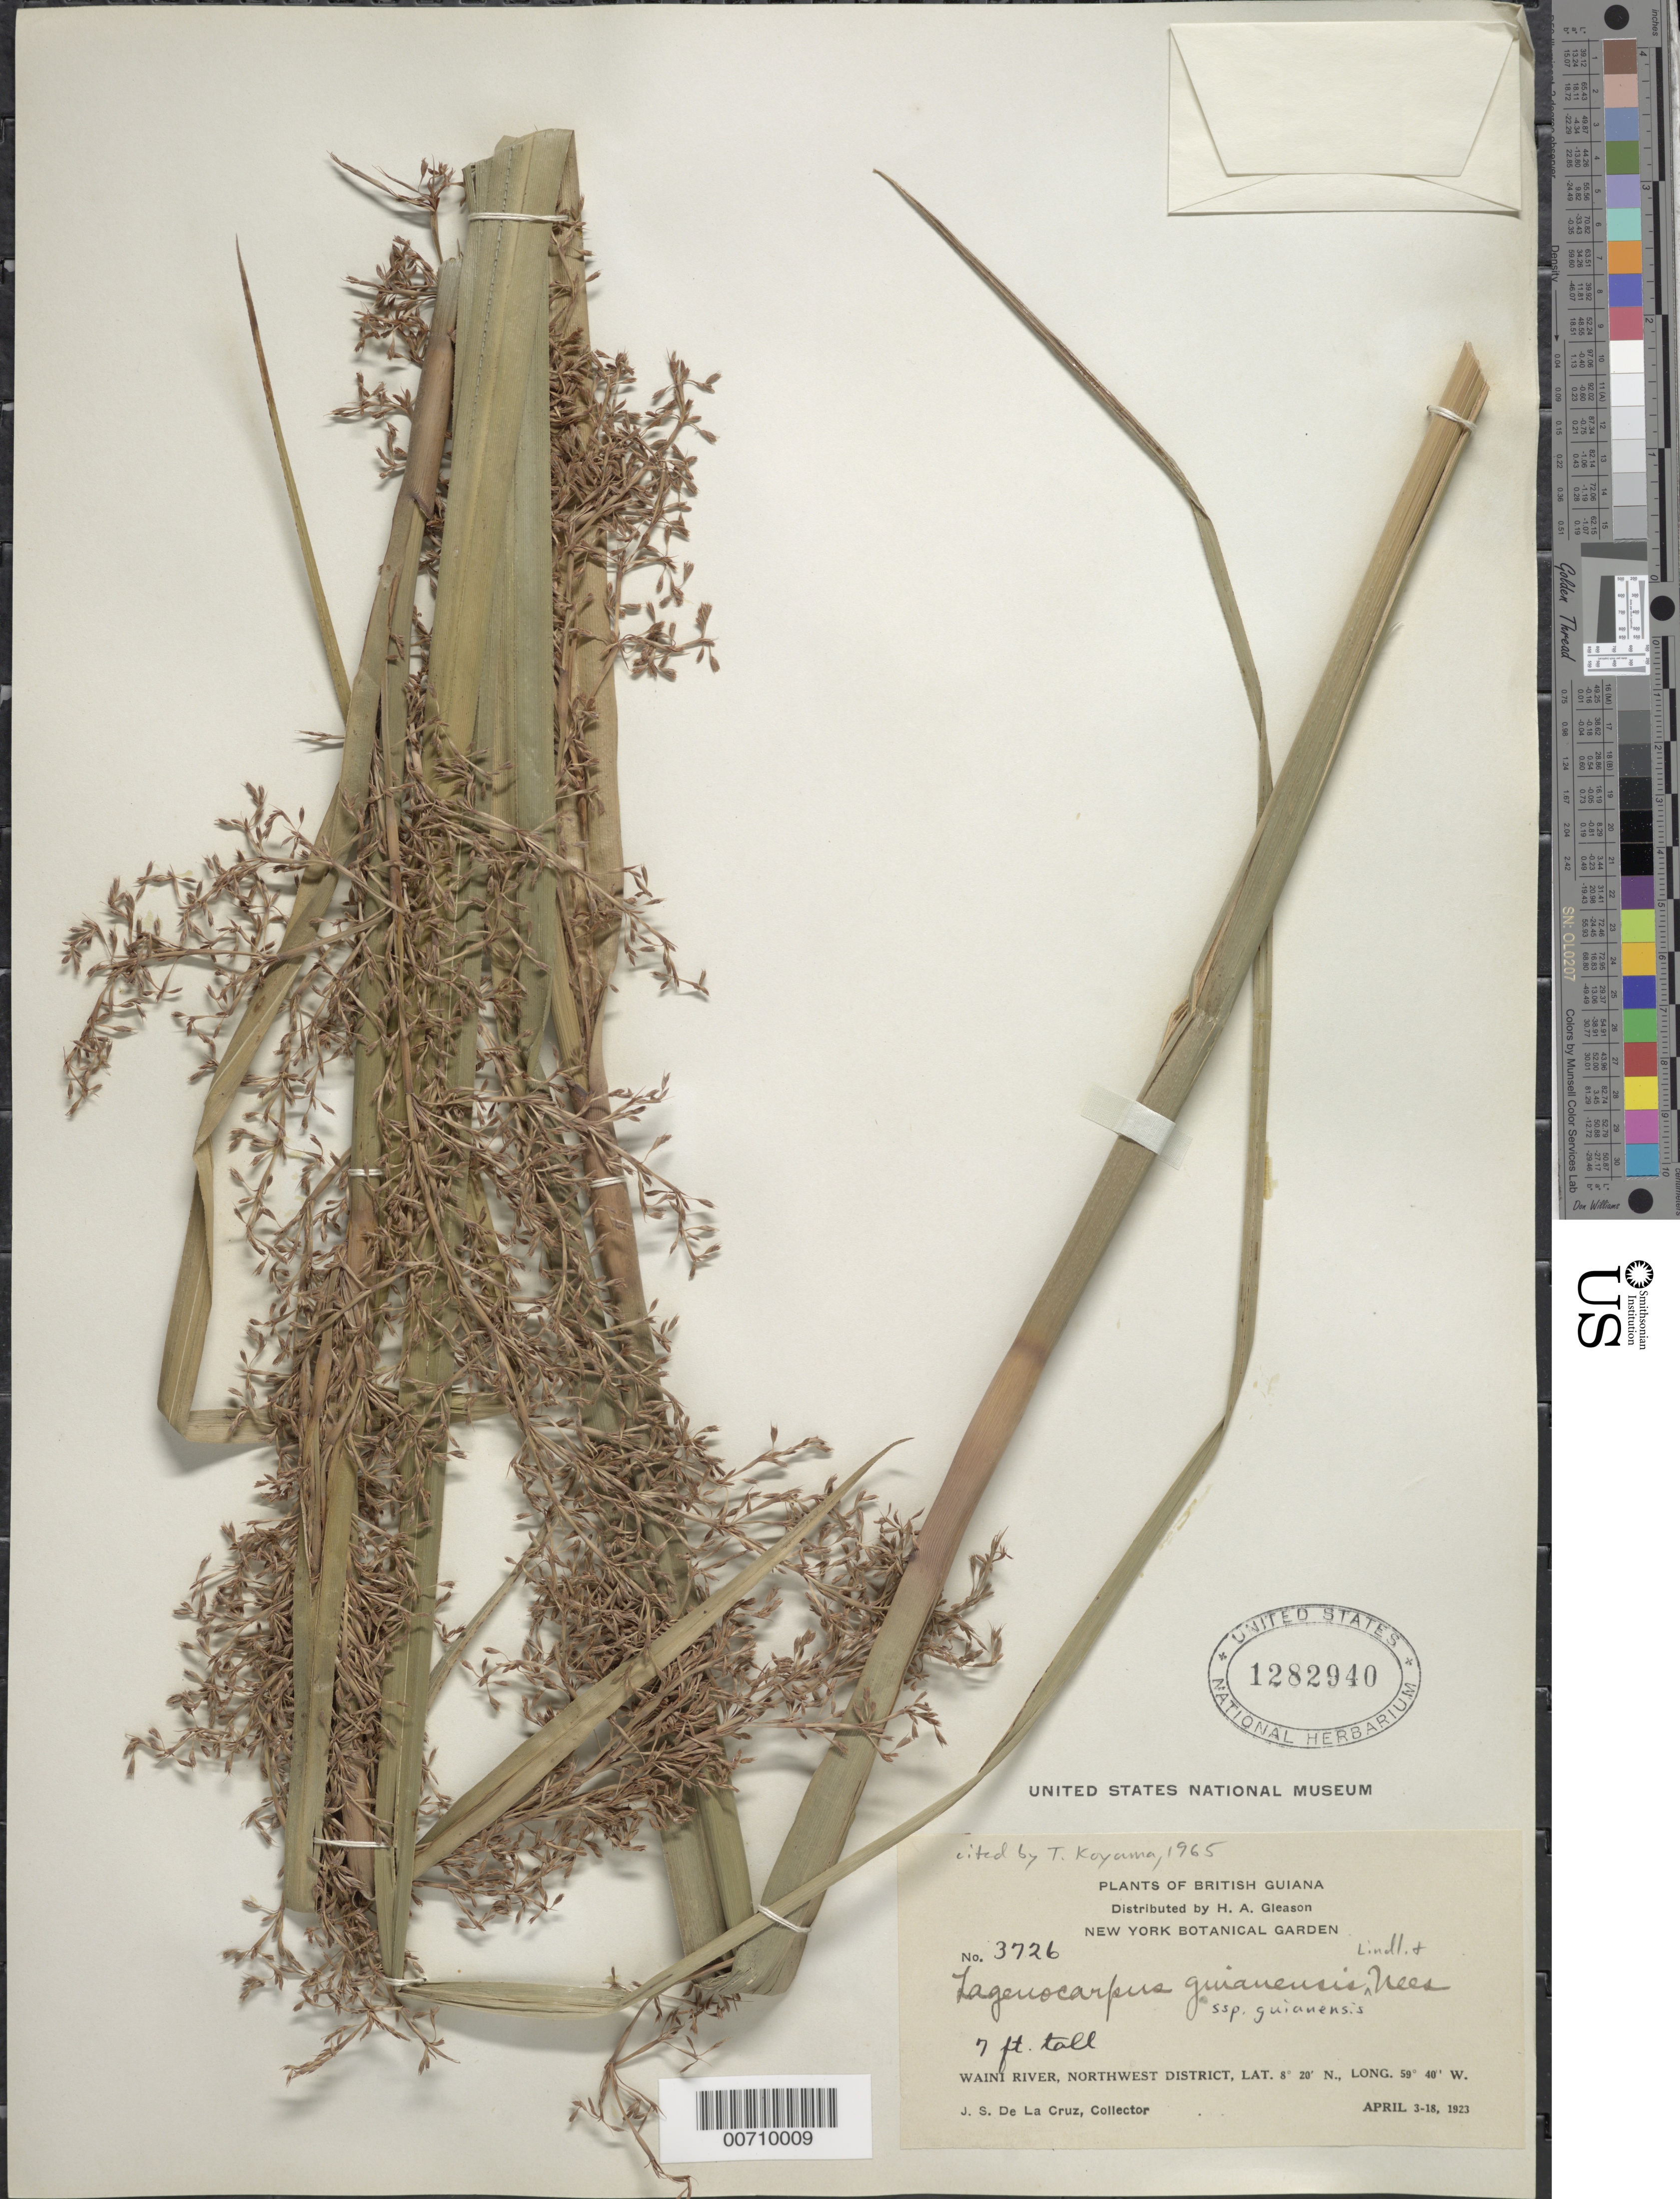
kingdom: Plantae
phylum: Tracheophyta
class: Liliopsida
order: Poales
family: Cyperaceae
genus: Lagenocarpus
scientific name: Lagenocarpus guianensis subsp. guianensis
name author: Nees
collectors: J. S. de la Cruz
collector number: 3726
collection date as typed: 3-Apr-23 to 18-Apr-23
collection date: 1923-04-03/1923-04-18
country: Guyana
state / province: Barima-Waini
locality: Waini R., NW District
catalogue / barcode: US 1282940